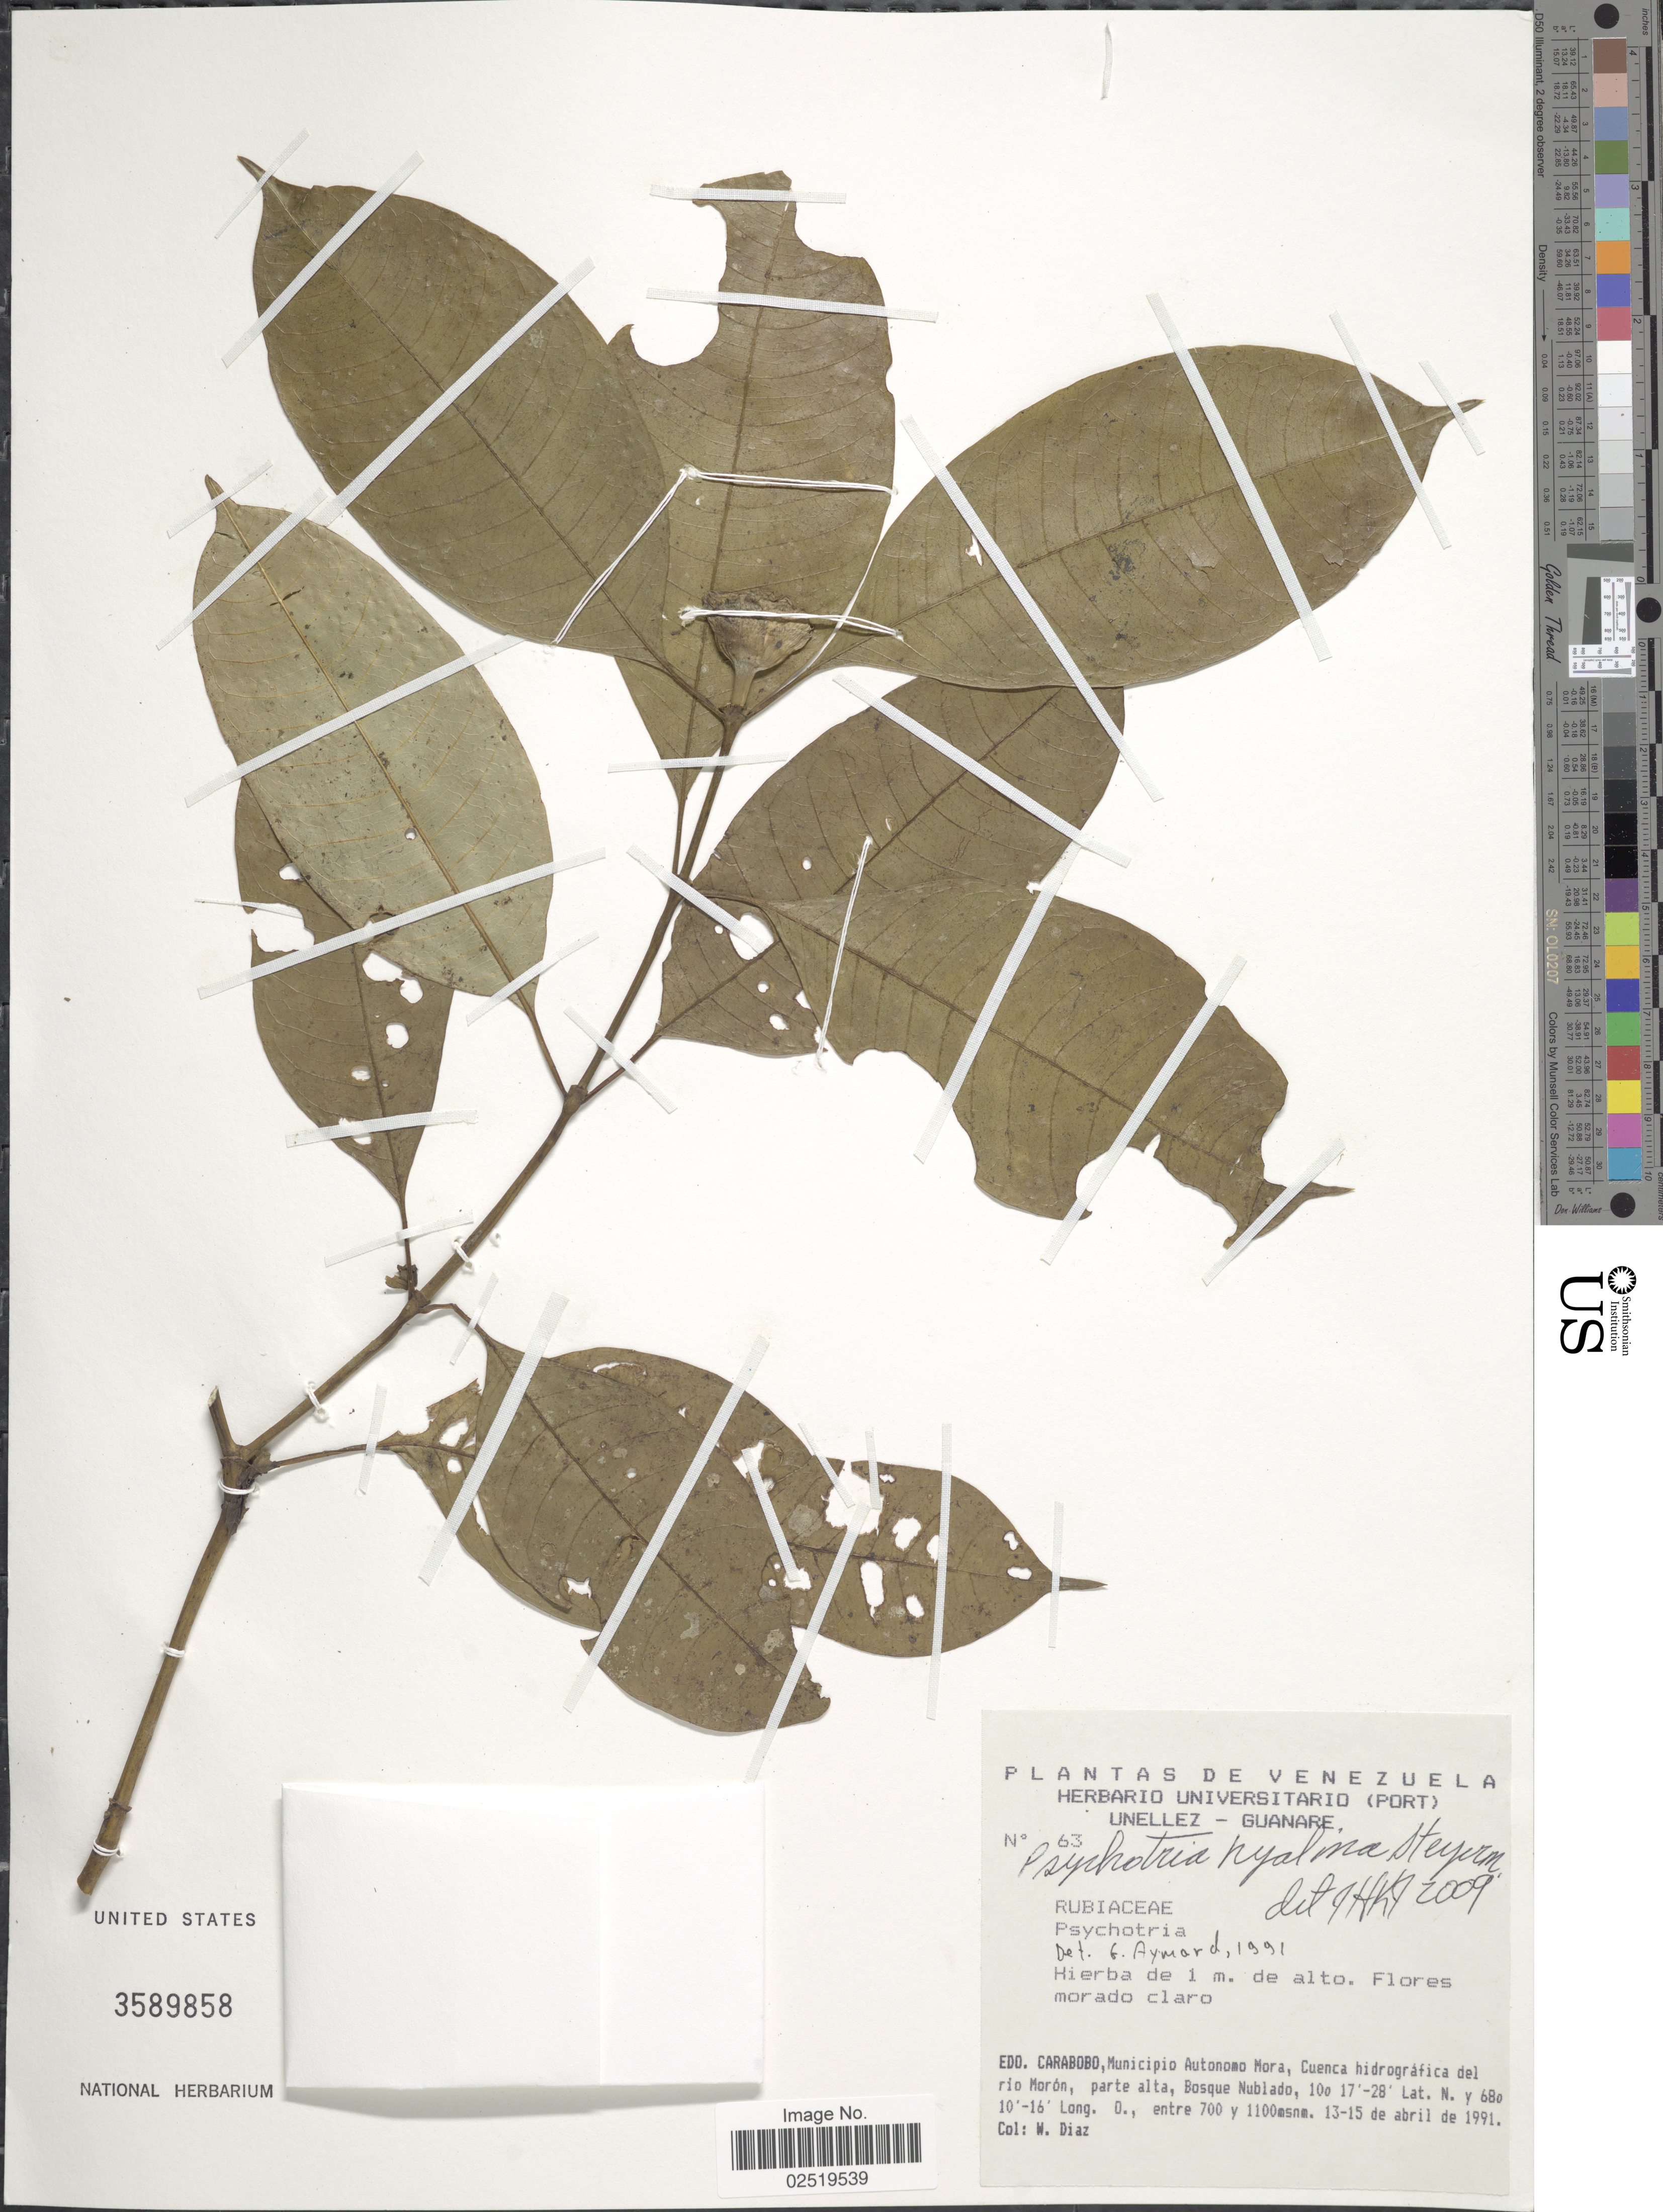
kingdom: Plantae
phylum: Tracheophyta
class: Magnoliopsida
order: Gentianales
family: Rubiaceae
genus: Psychotria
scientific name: Psychotria hyalina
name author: Steyerm.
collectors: W. Díaz P.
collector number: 63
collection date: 1991-04-13/1991-04-15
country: Venezuela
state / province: Carabobo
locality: Municipio Autonomo Mora, Cuenca hidrografica del rio Moron, parte alta, Bosque Nublado.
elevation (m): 700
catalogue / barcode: US 3589858